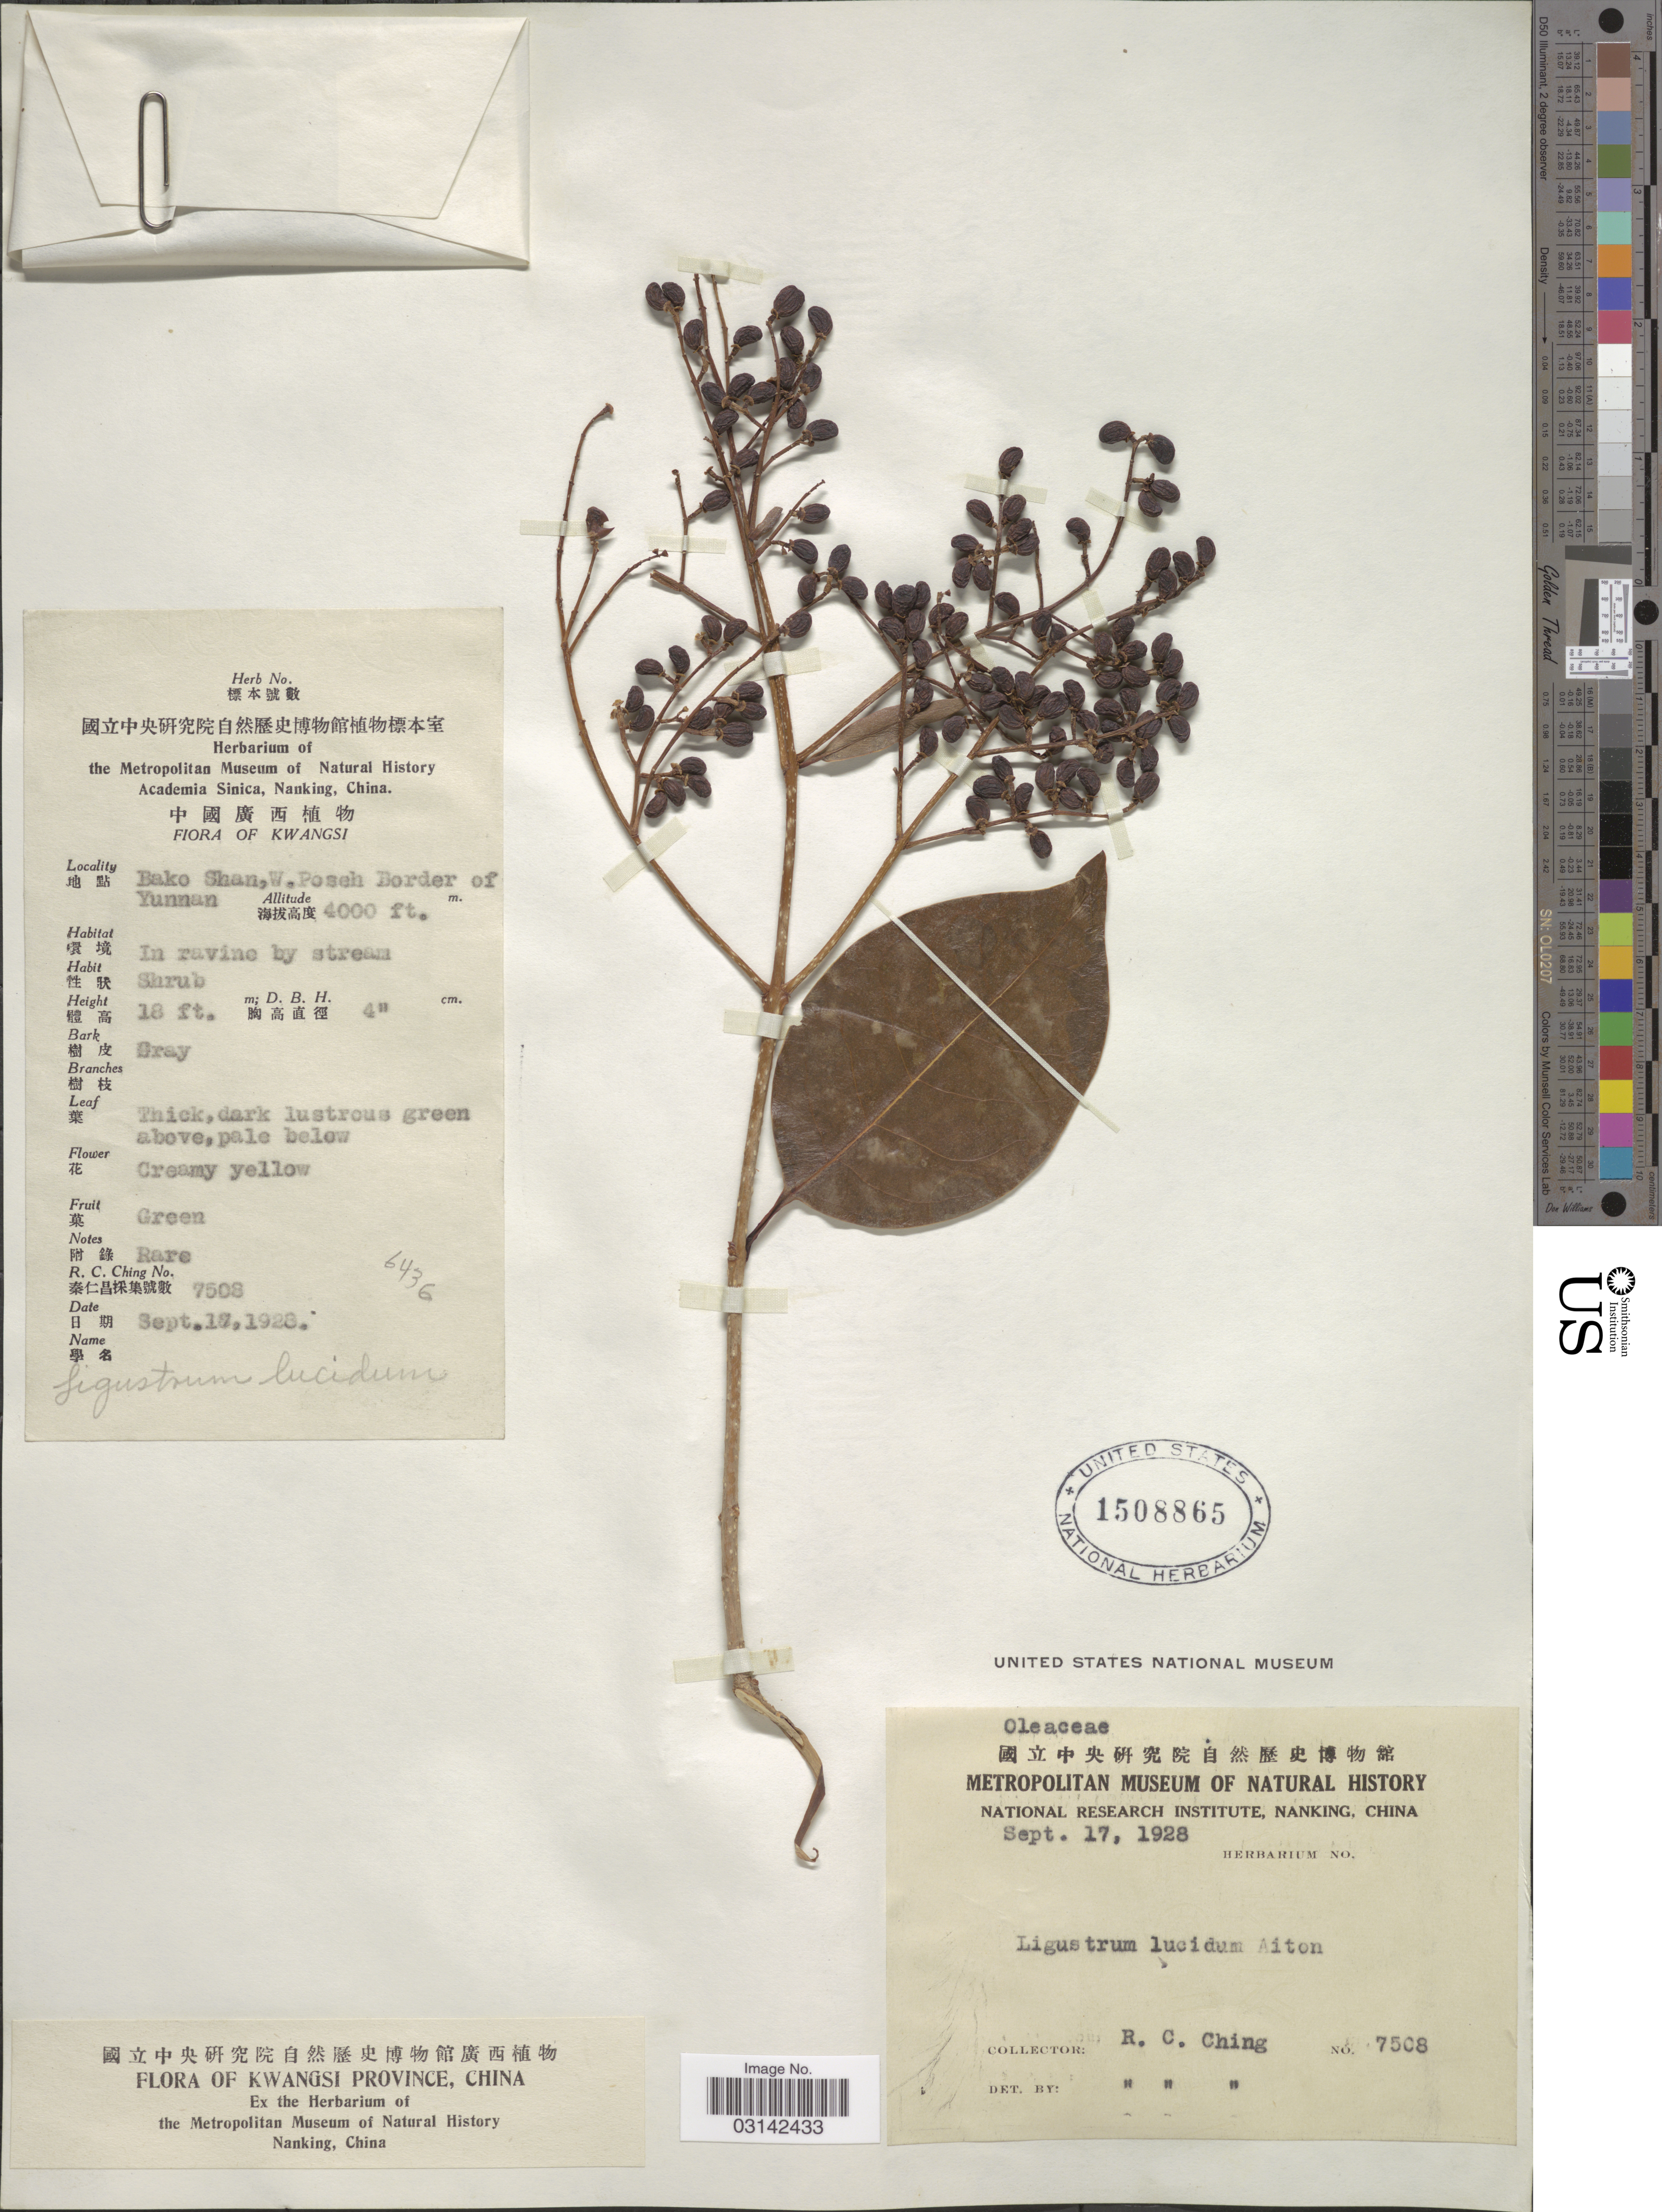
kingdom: Plantae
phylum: Tracheophyta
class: Magnoliopsida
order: Lamiales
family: Oleaceae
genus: Ligustrum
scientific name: Ligustrum lucidum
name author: W.T. Aiton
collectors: R. C. Ching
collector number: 7508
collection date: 1928-09-17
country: China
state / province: Guangxi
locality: Kwangsi, Bako Shan, W. Poseh Border of Yunnan.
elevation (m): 1219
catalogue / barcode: US 1508865